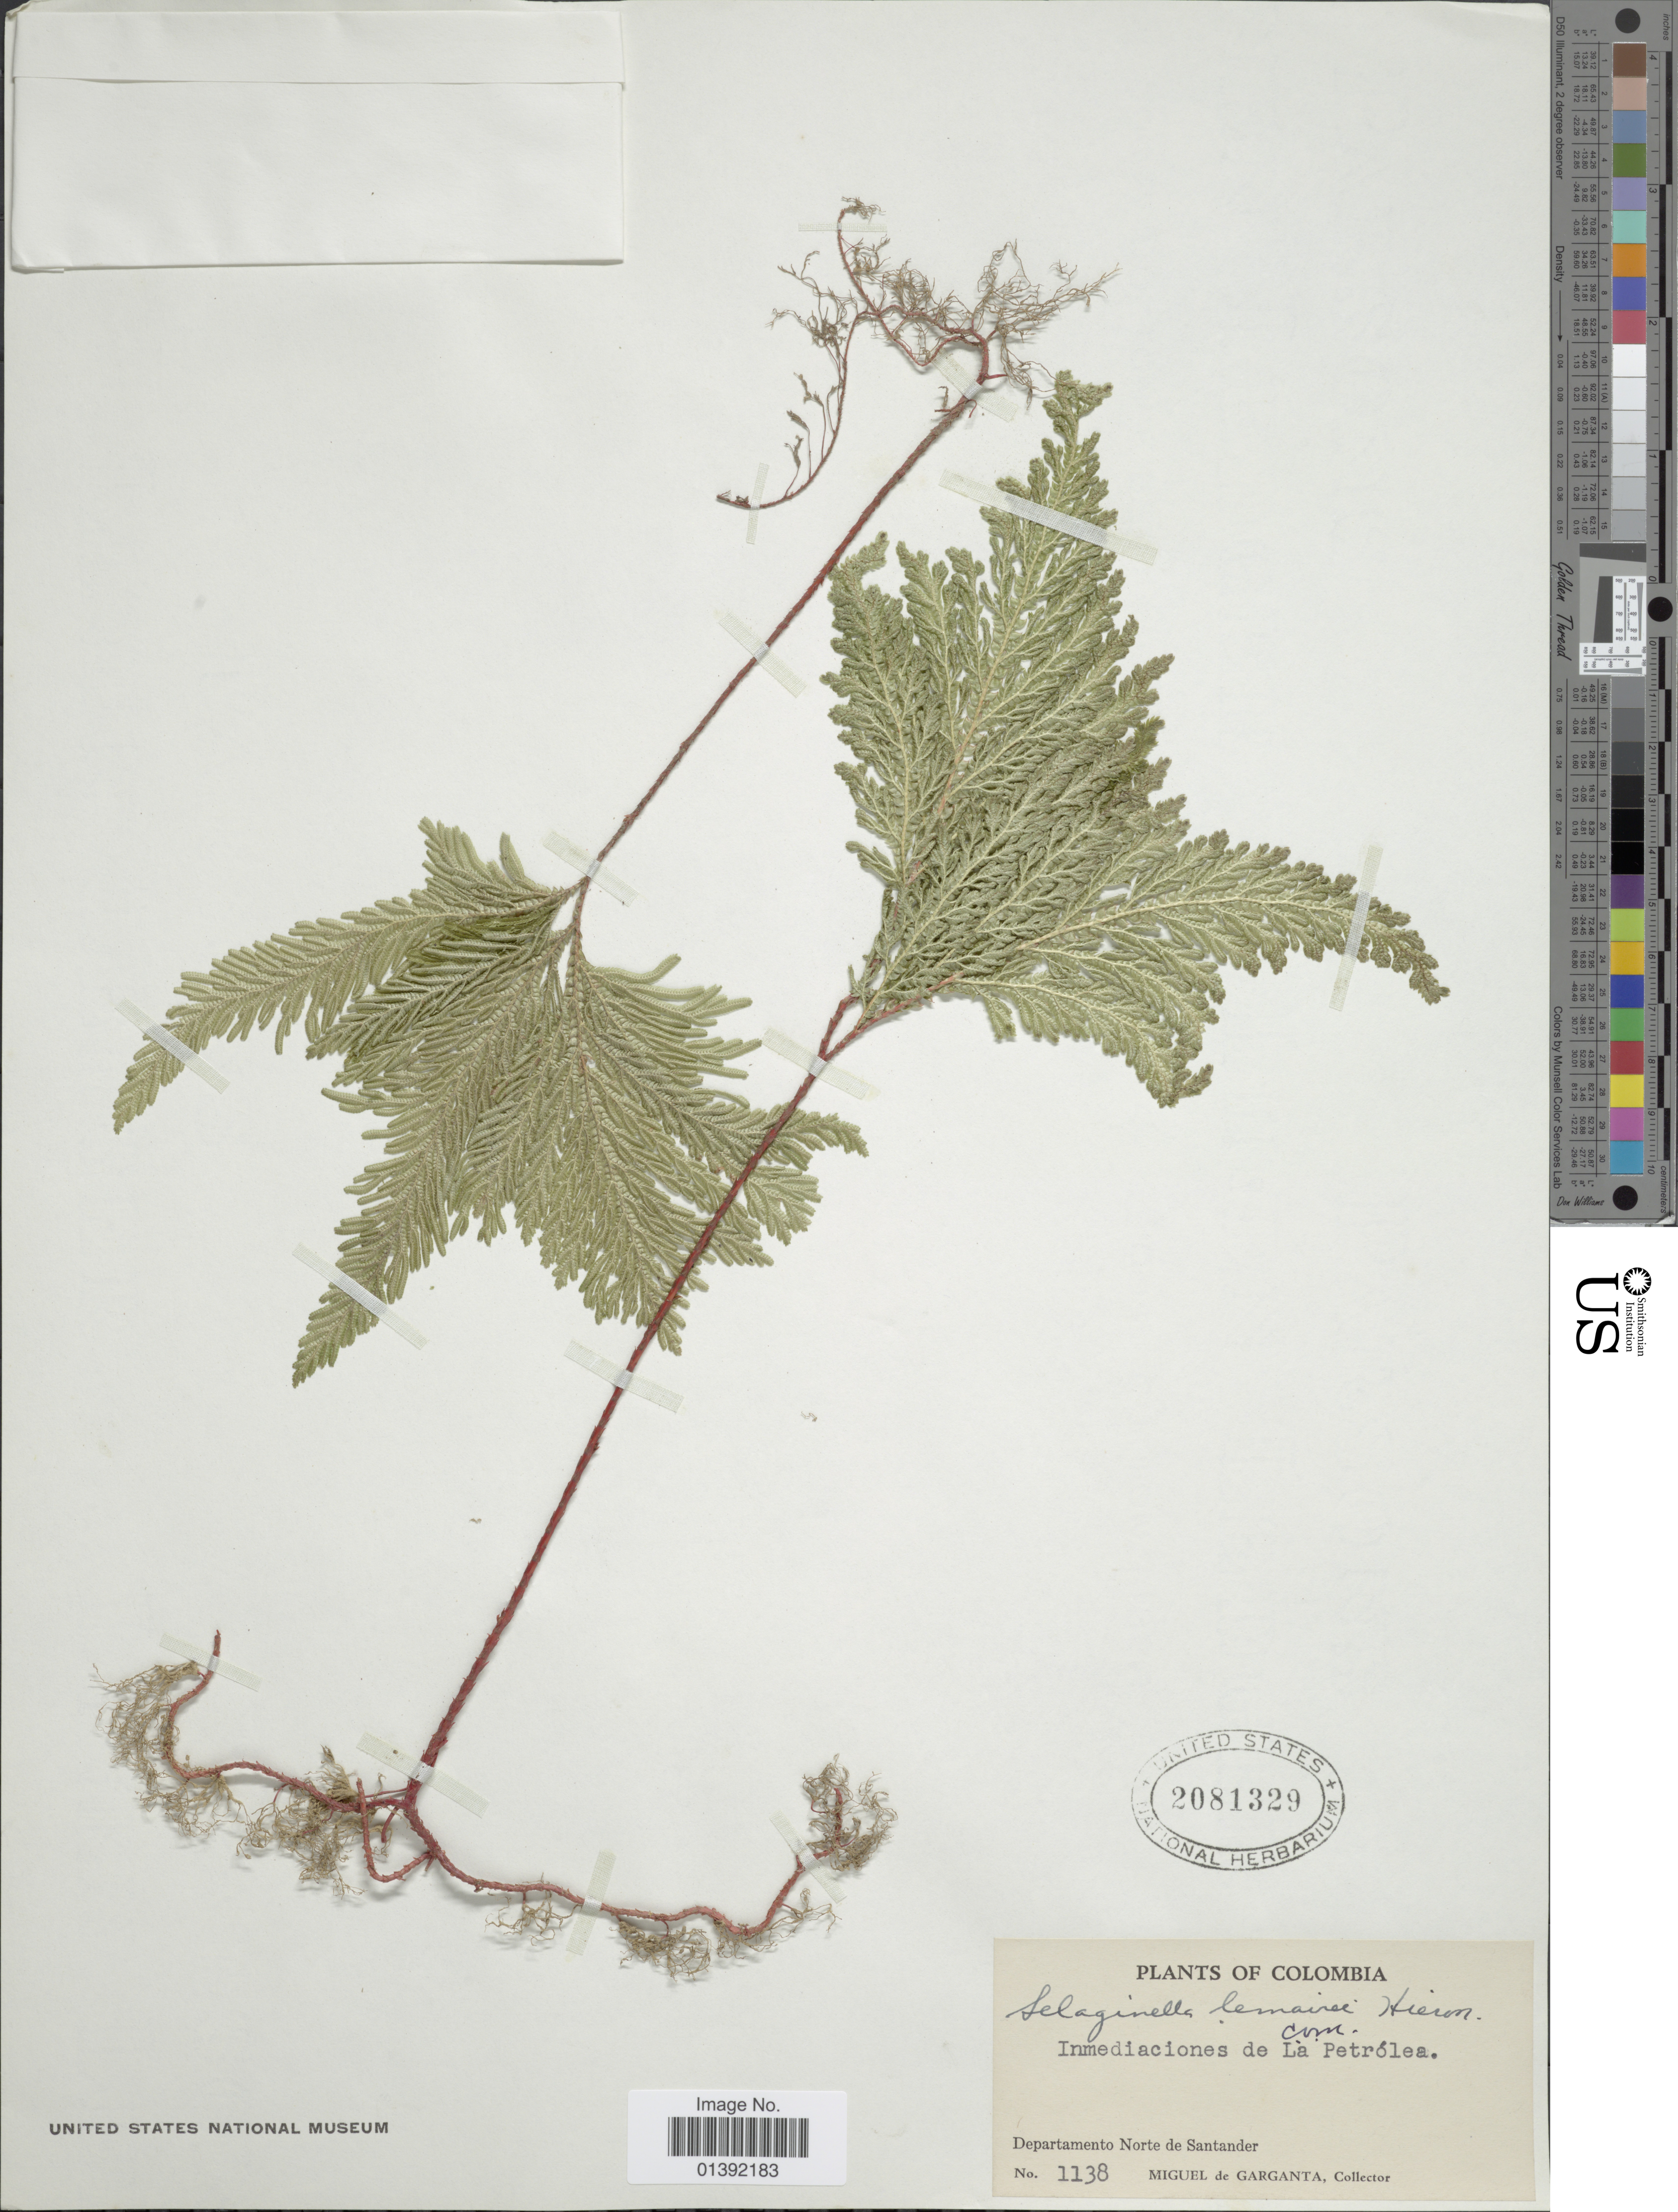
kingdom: Plantae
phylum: Tracheophyta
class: Lycopodiopsida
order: Selaginellales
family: Selaginellaceae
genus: Selaginella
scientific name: Selaginella umbrosa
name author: Lem. ex Hieron.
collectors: M. Garganta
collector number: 1138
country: Colombia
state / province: Norte de Santander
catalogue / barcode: US 2081329